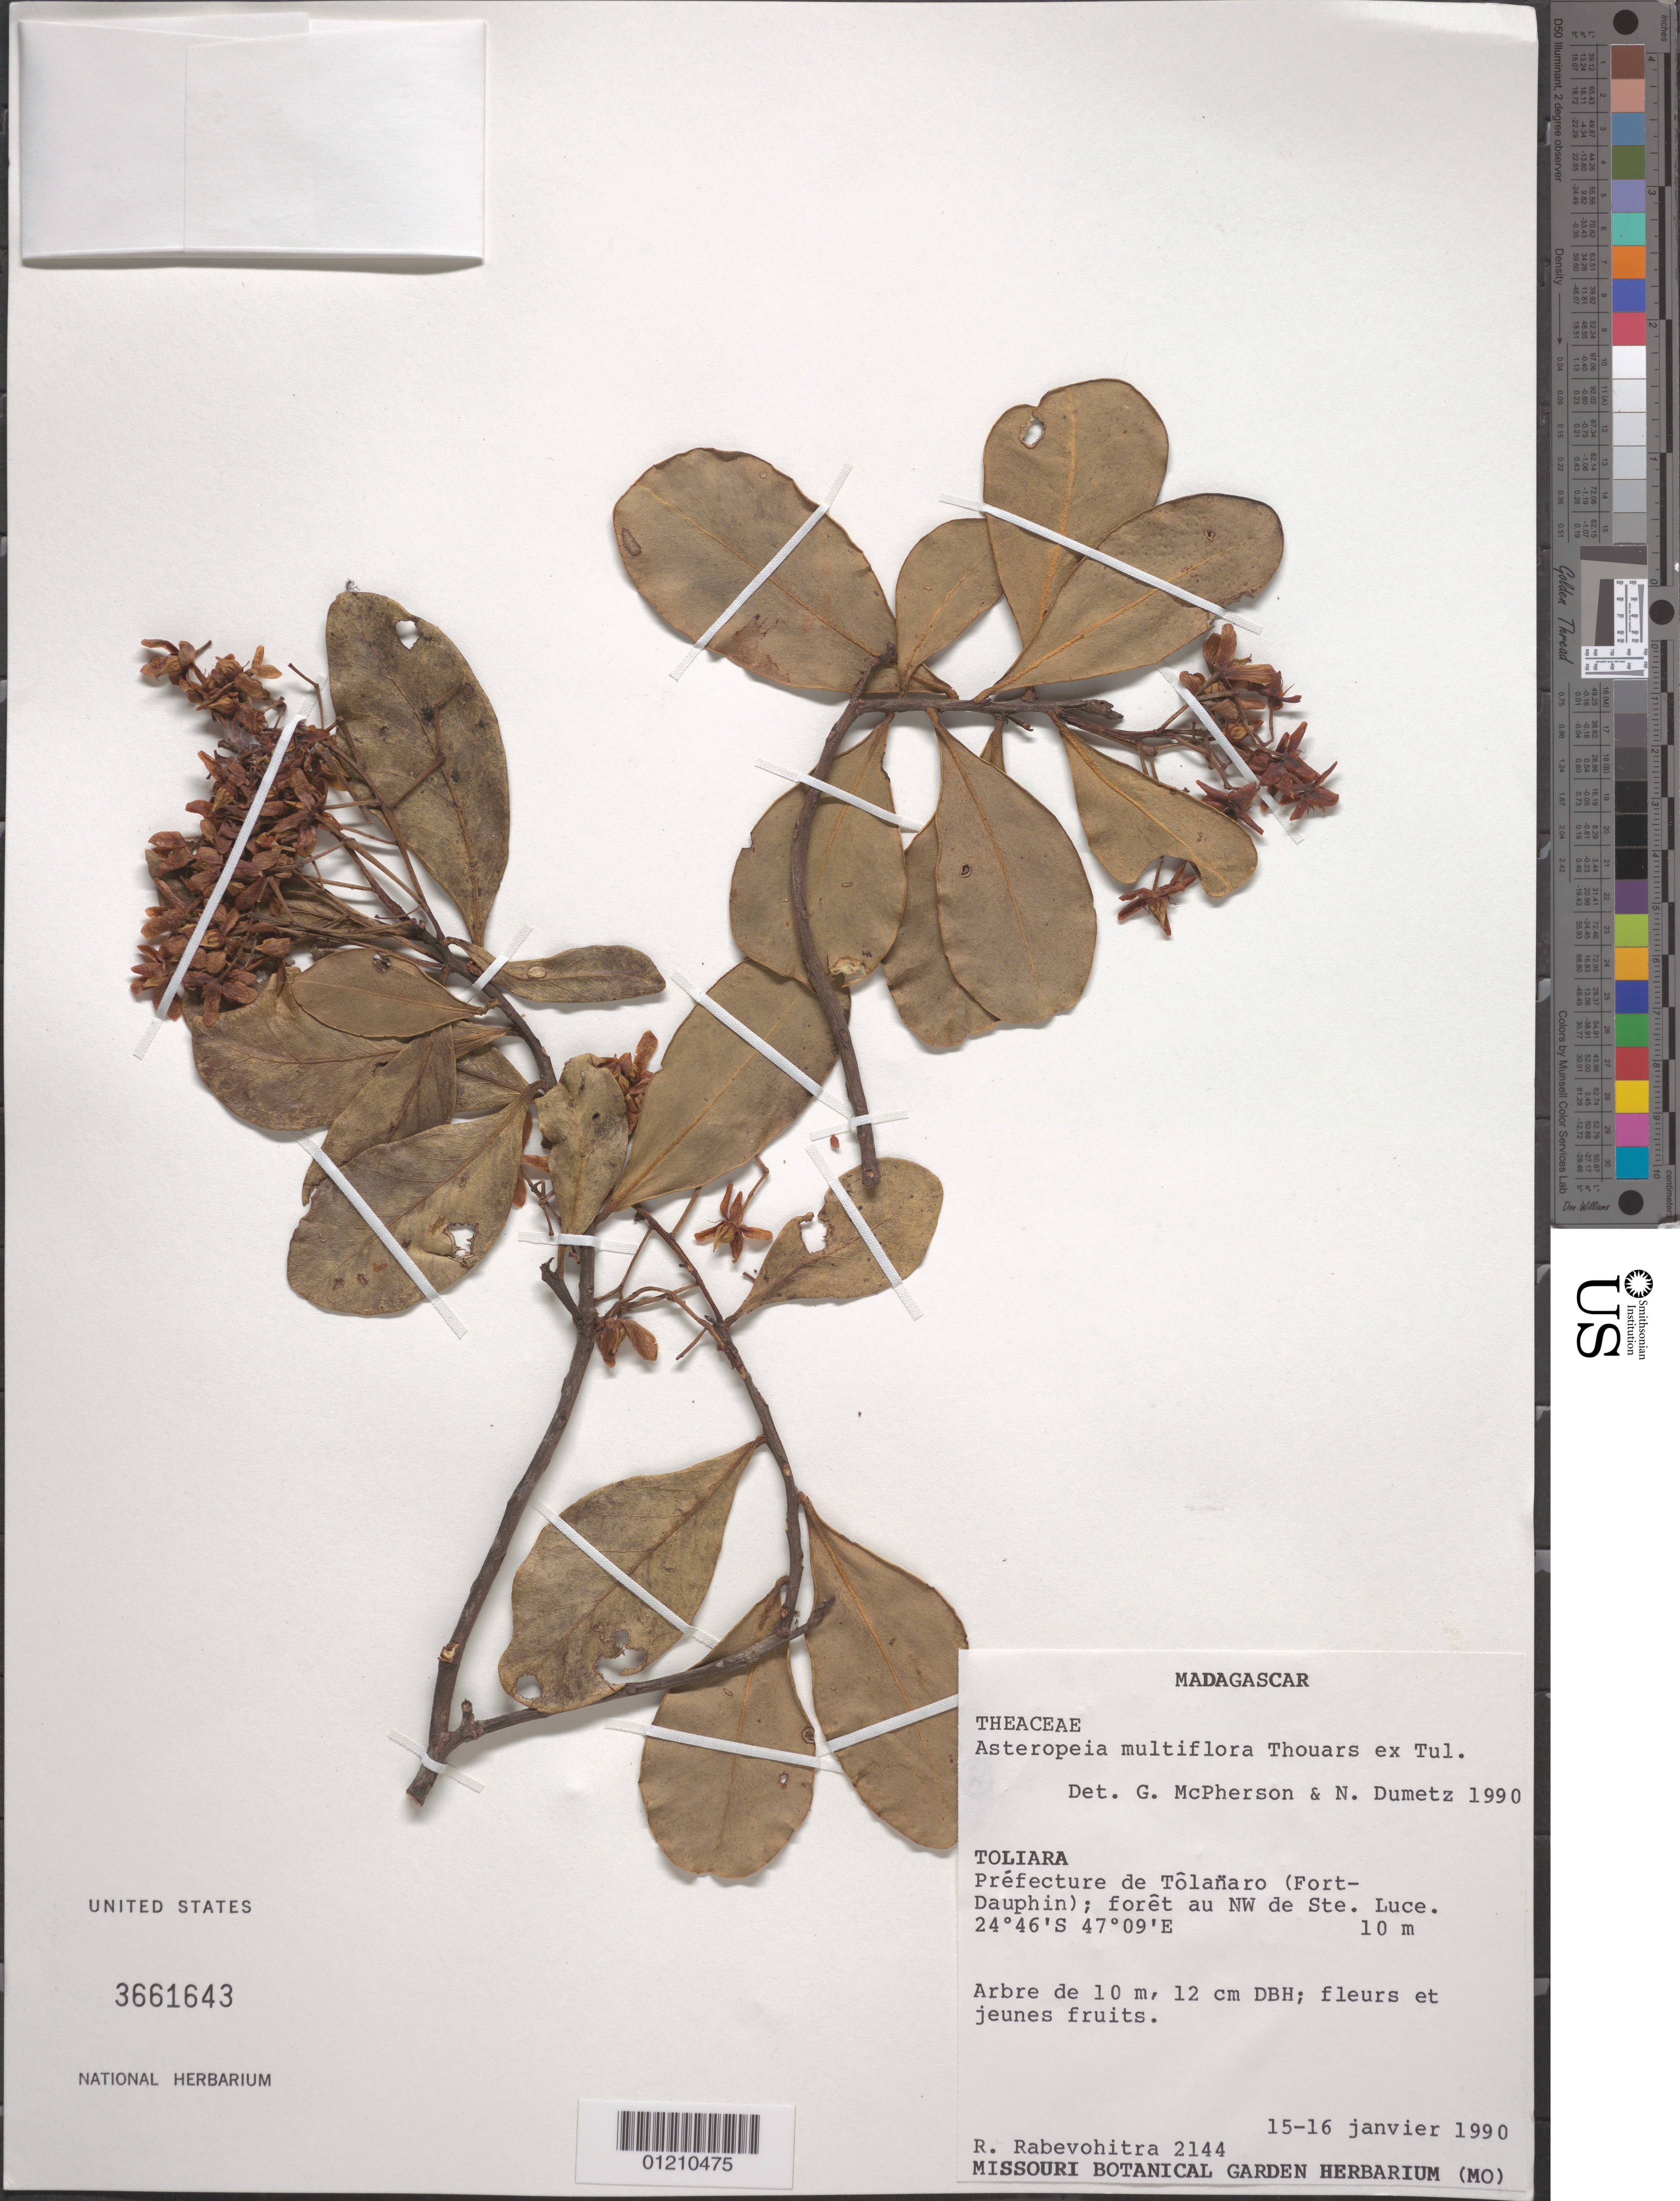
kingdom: Plantae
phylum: Tracheophyta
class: Magnoliopsida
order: Caryophyllales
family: Asteropeiaceae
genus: Asteropeia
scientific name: Asteropeia multiflora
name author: Thouars ex Tul.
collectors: R. Rabevohitra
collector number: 2144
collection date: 1990-01-15/1990-01-16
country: Madagascar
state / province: Anosy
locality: Prefecture de Tolanara.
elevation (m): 10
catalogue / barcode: US 3661643